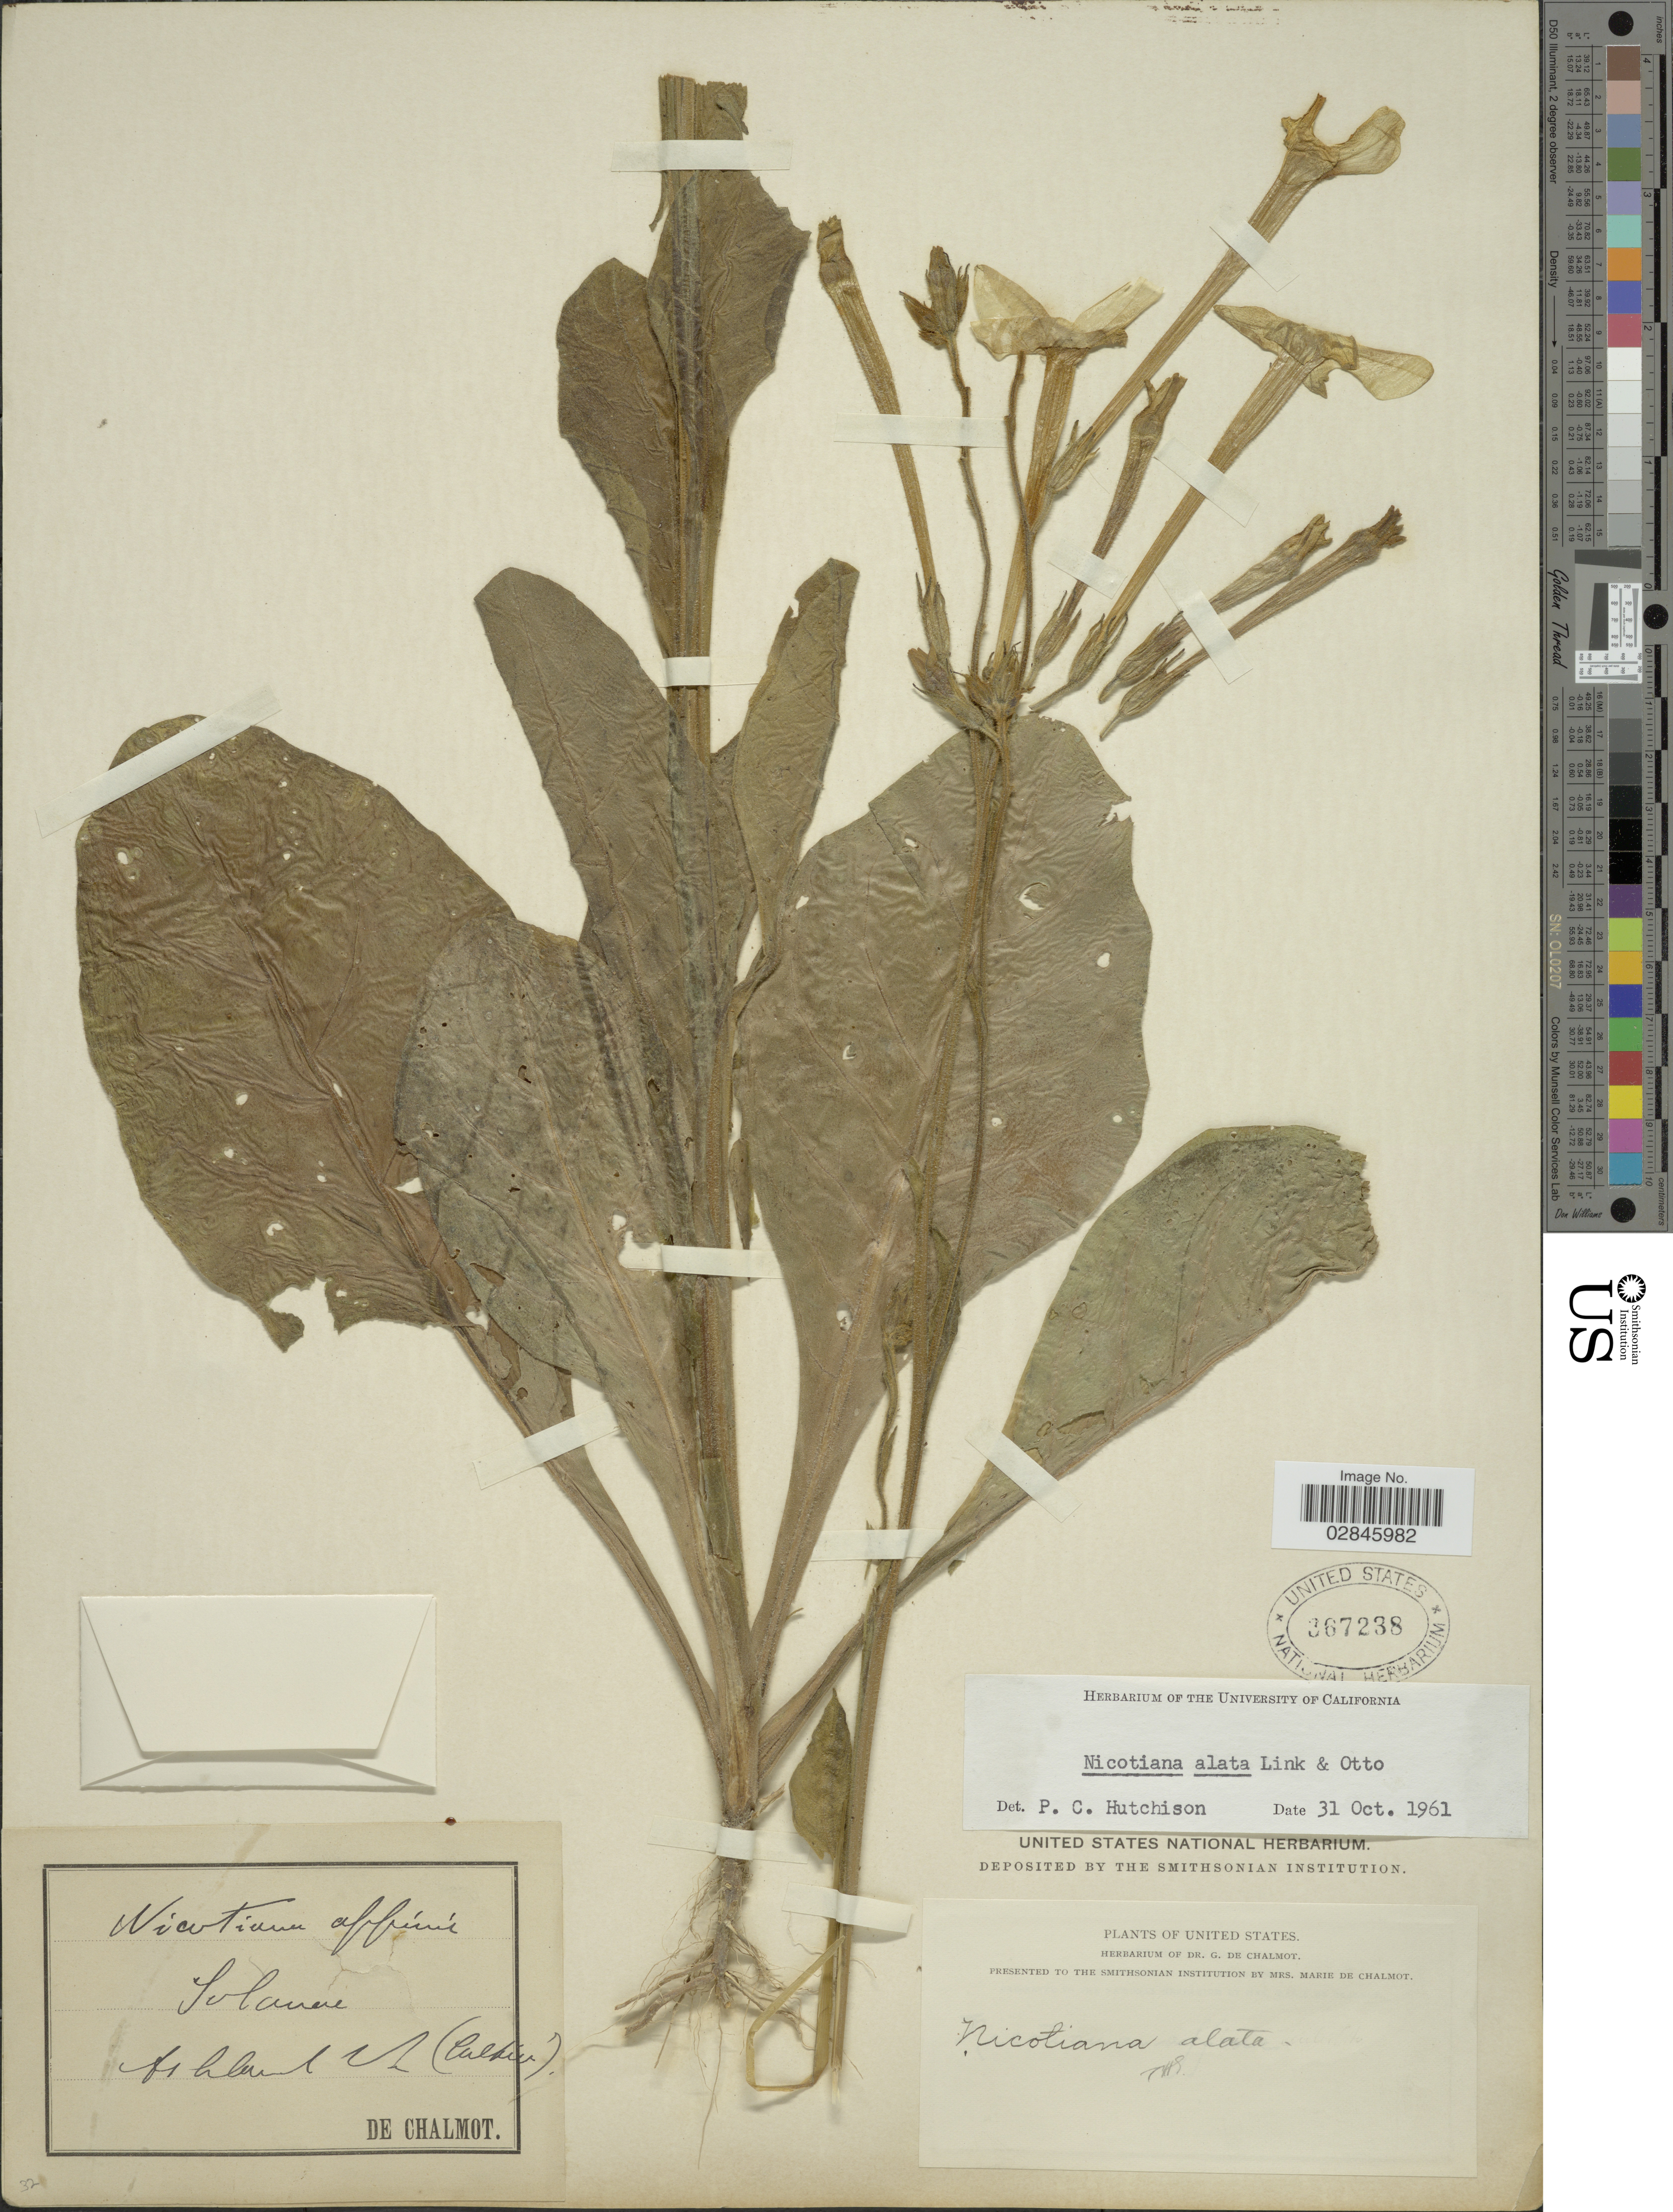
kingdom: Plantae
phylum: Tracheophyta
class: Magnoliopsida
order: Solanales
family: Solanaceae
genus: Nicotiana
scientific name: Nicotiana alata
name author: Link & Otto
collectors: G. de Chalmot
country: United States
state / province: Vermont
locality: Ashland.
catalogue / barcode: US 367238